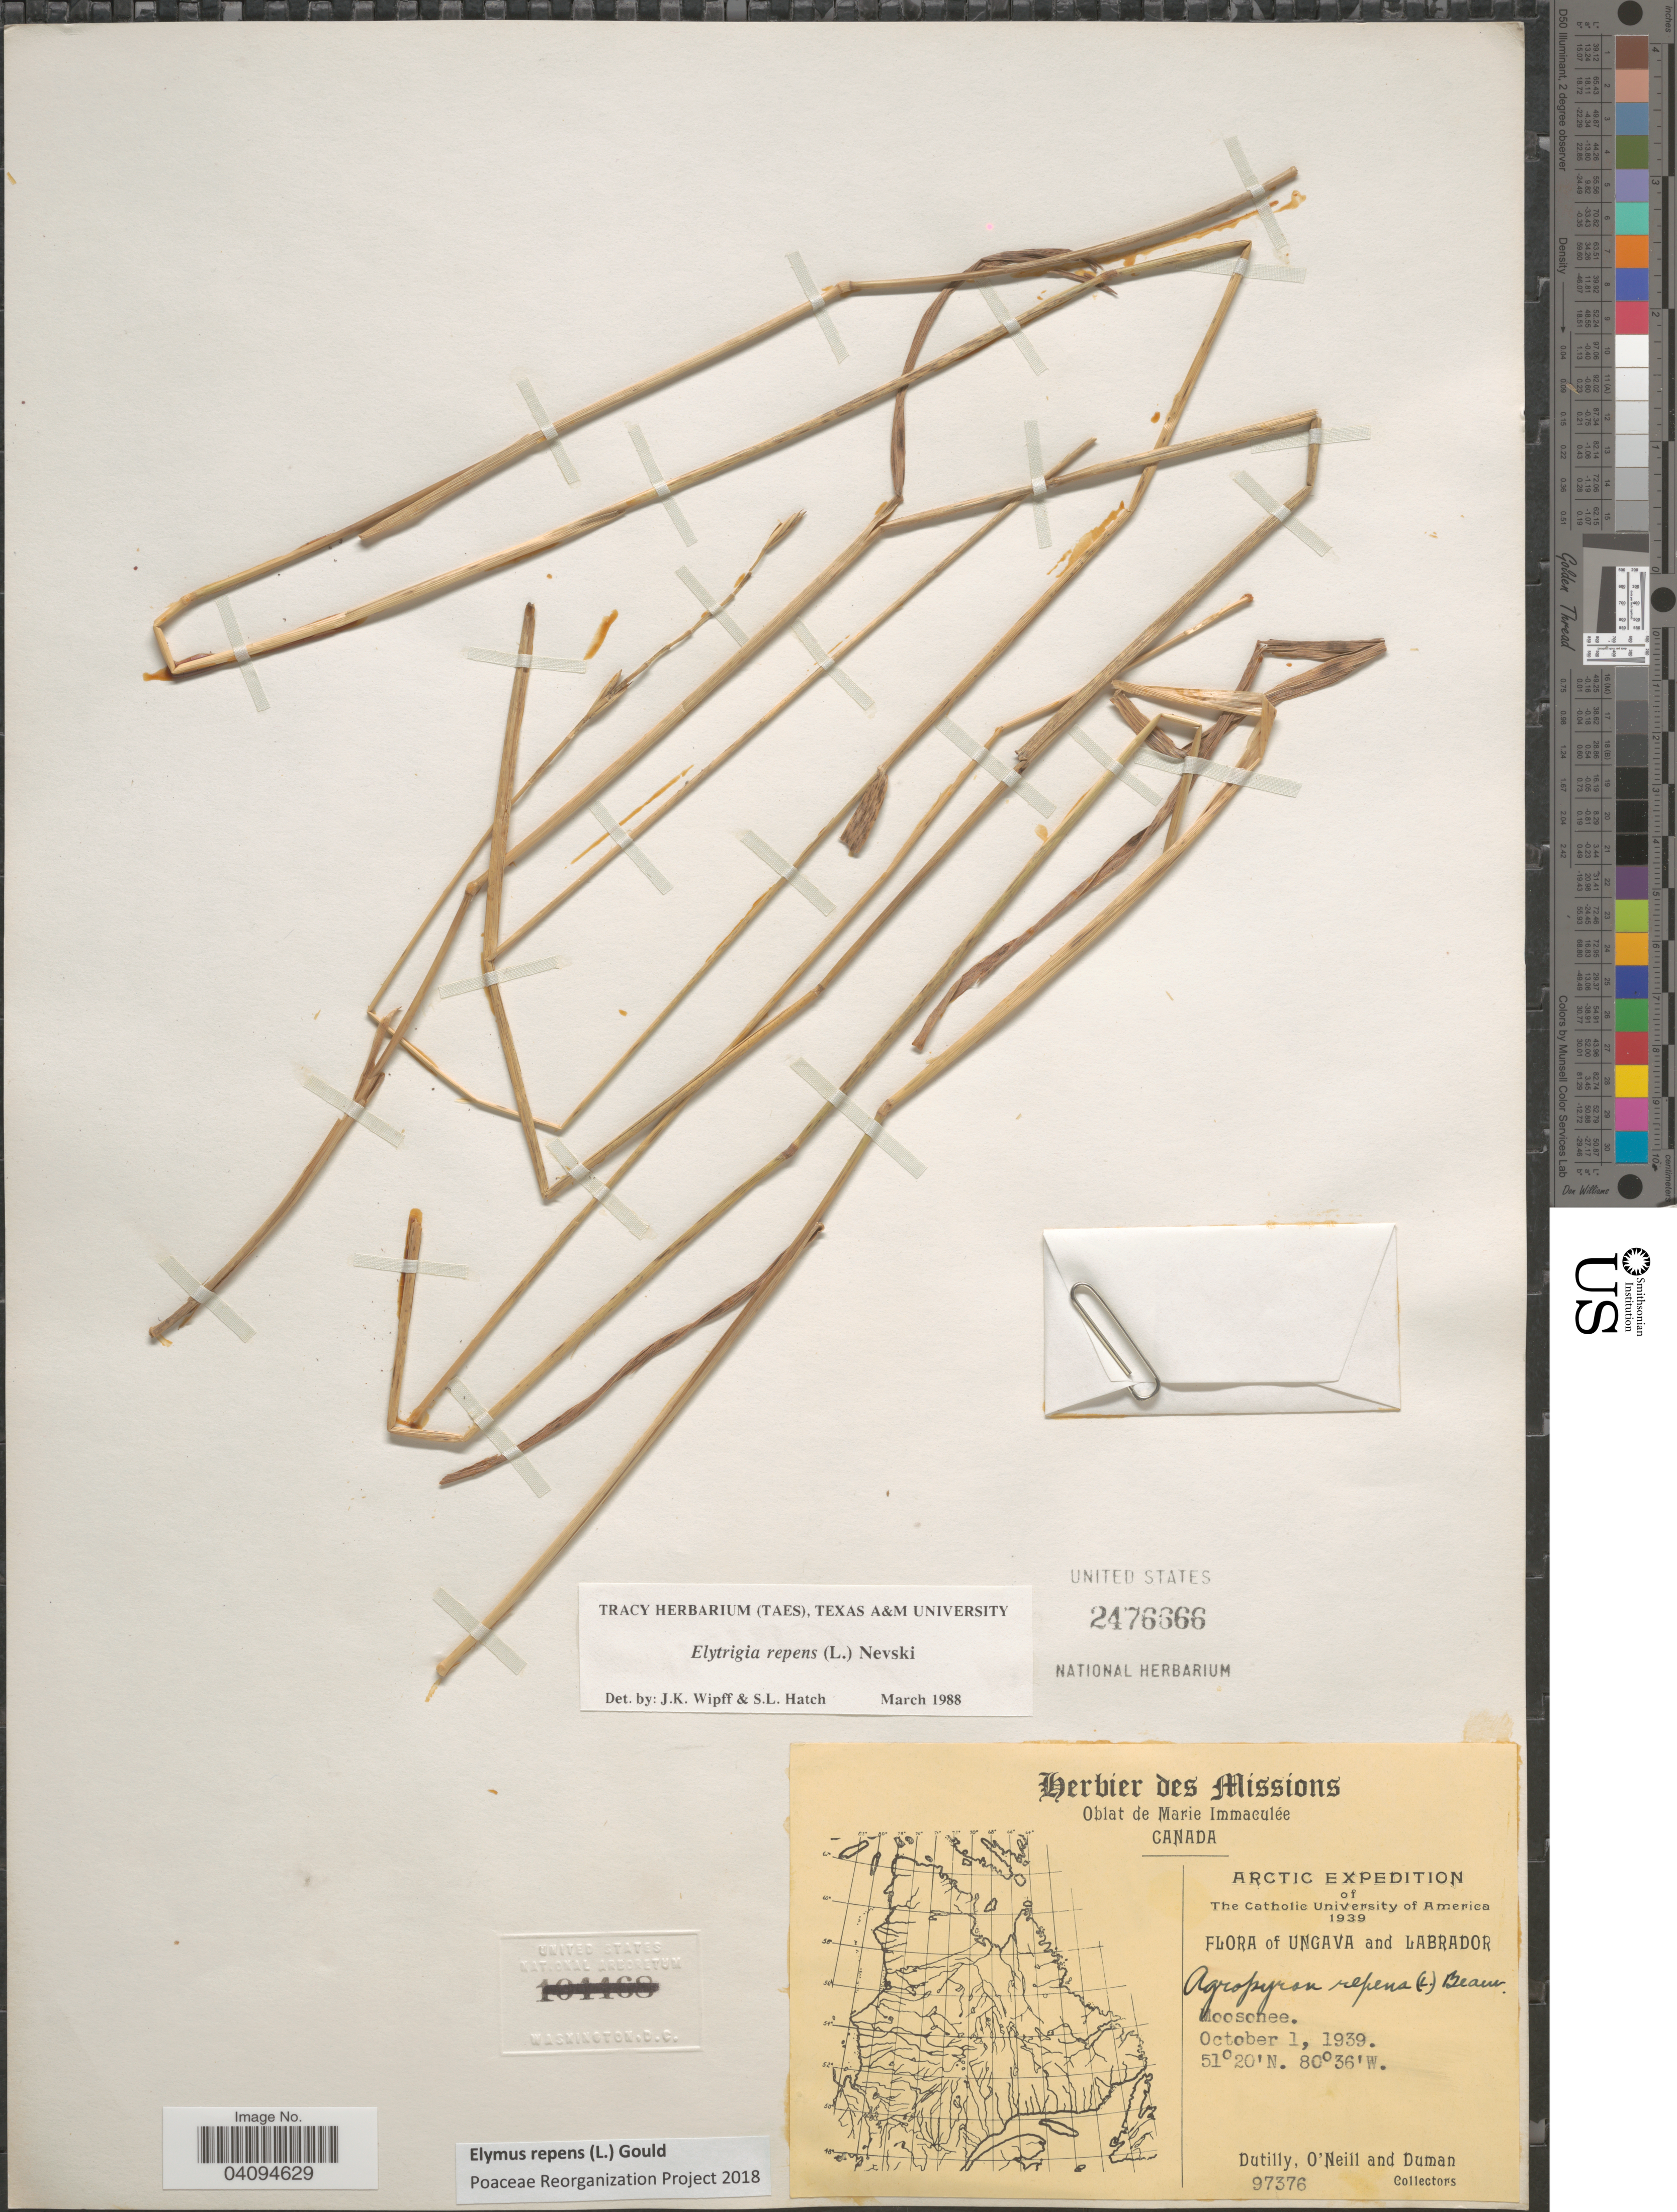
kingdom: Plantae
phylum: Tracheophyta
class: Liliopsida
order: Poales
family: Poaceae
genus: Elymus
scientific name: Elymus repens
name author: (L.) Gould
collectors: -. Dutilly, -. O'Neill & -. Duman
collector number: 97376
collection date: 1939-10-01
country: Canada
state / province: Newfoundland and Labrador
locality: Arctic Expedition. Ungava and Labrador. Mooschee.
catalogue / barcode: US 2476666